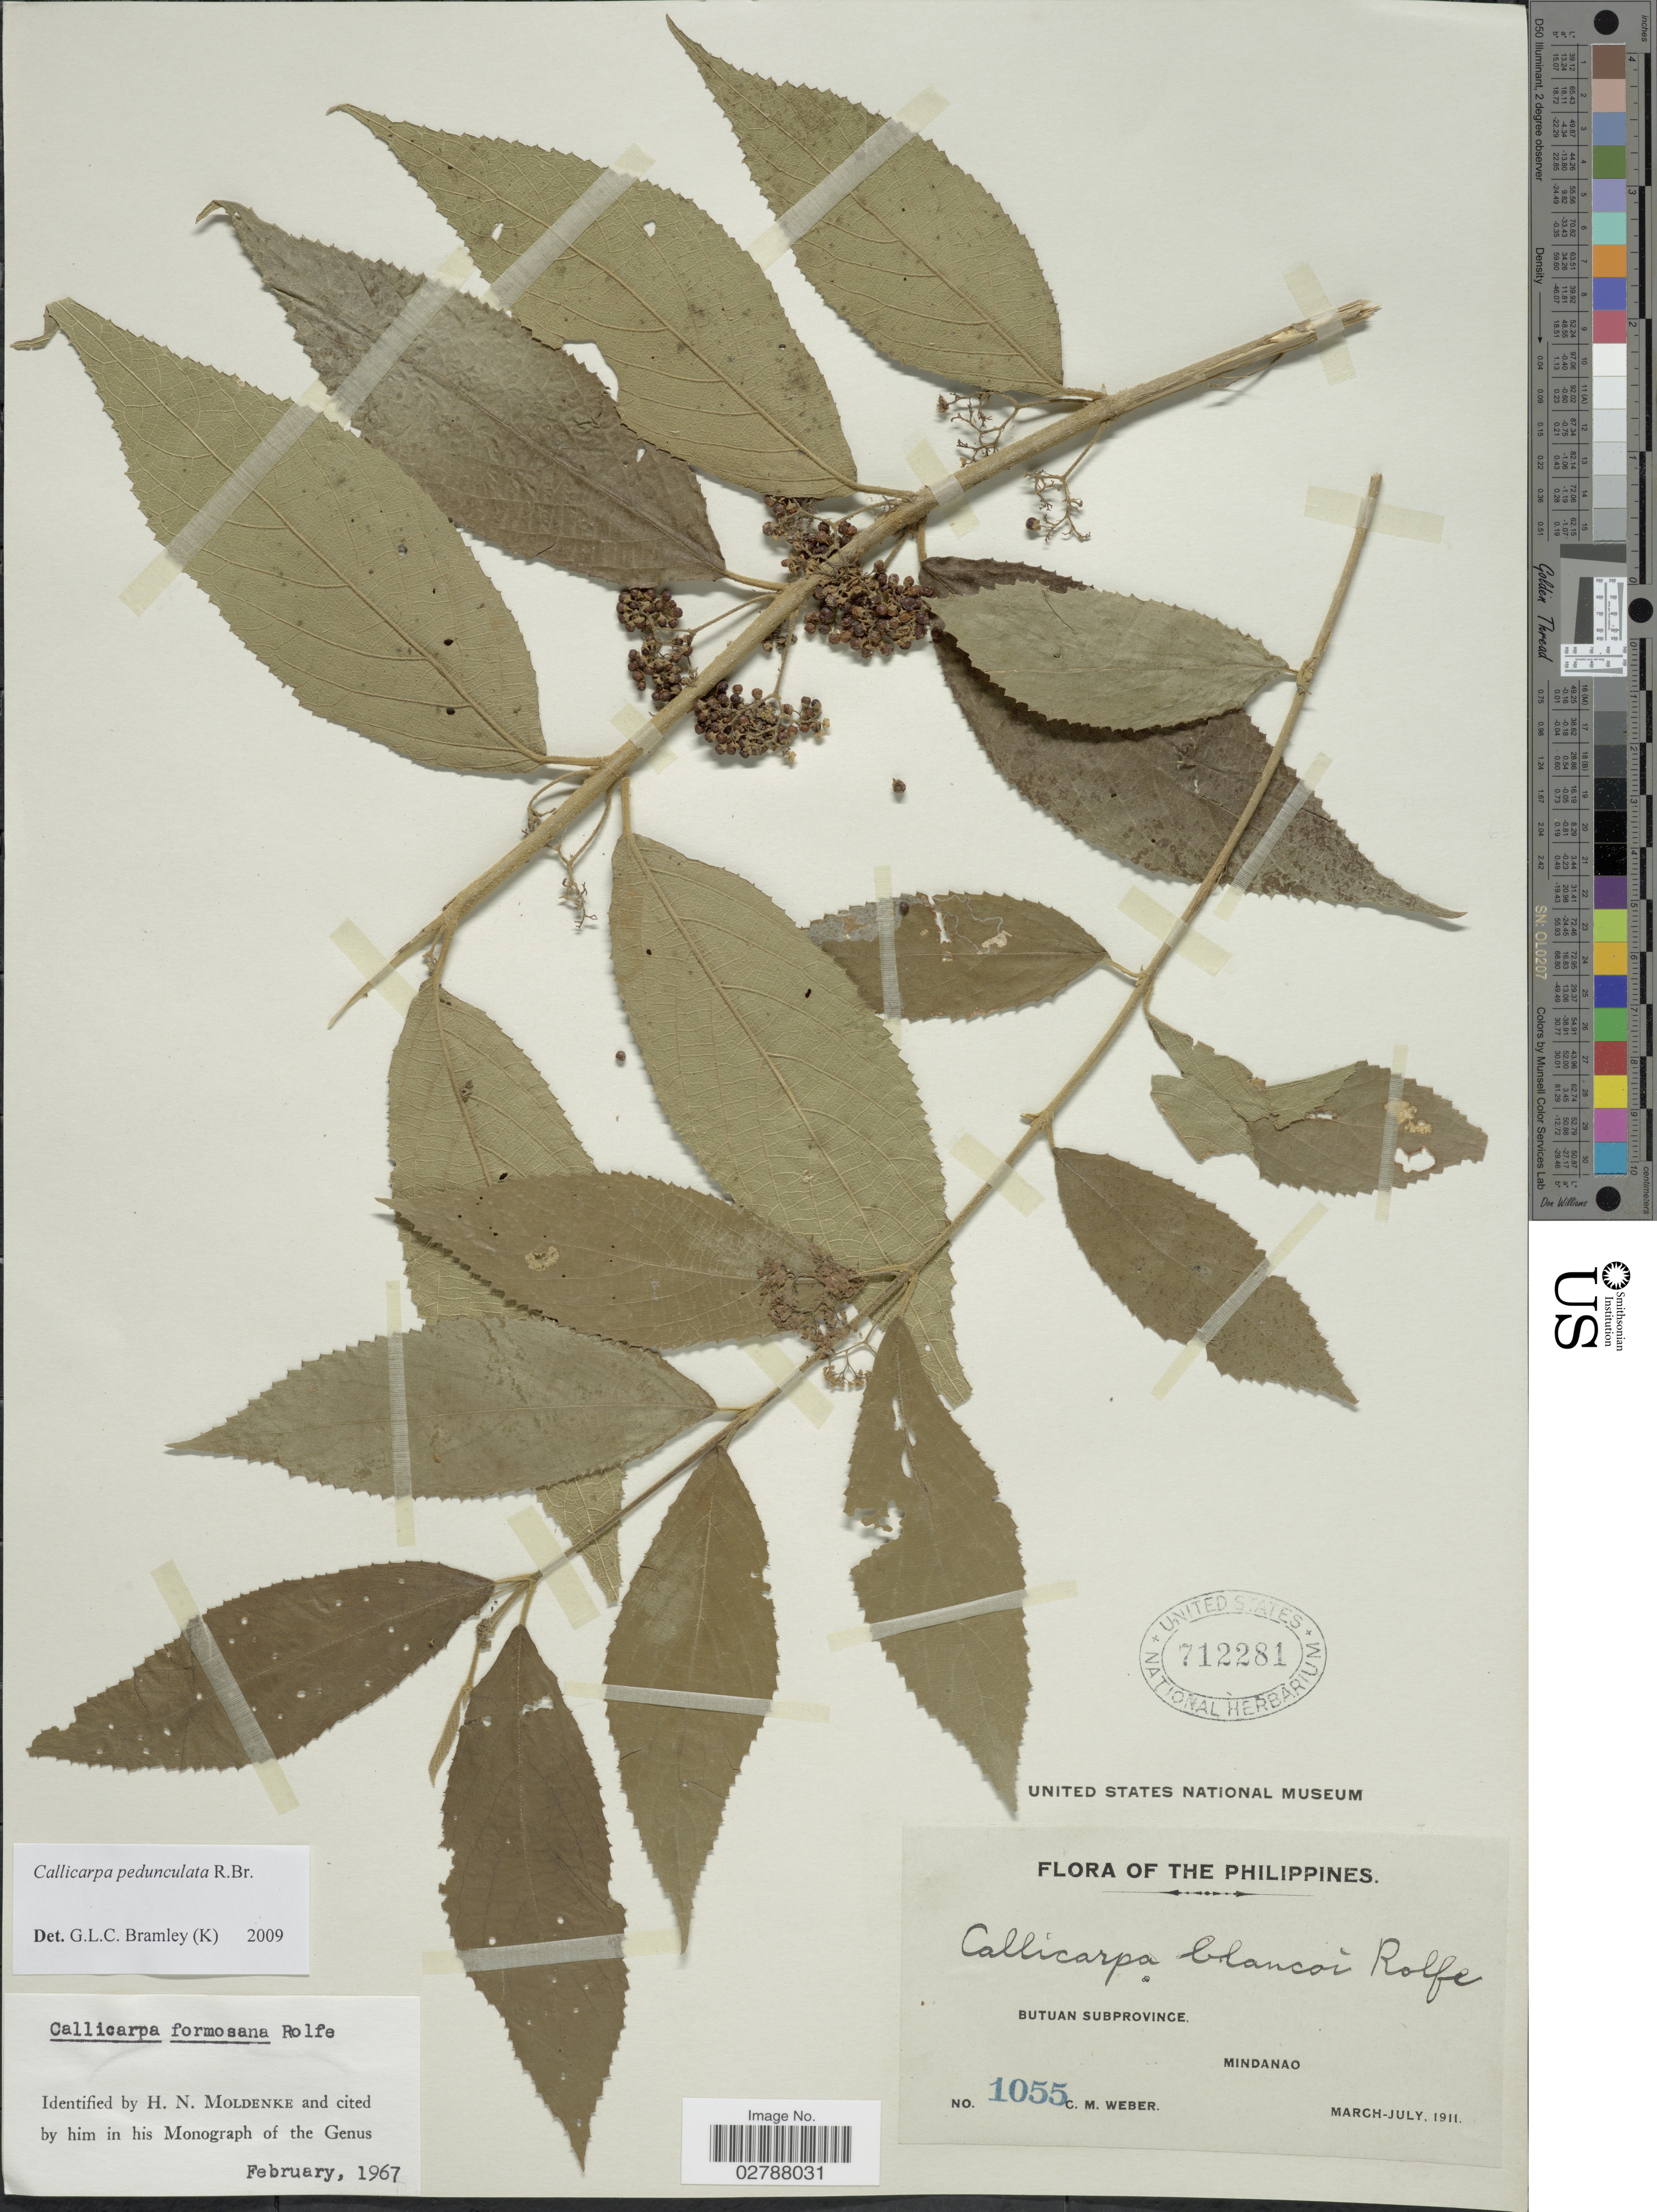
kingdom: Plantae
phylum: Tracheophyta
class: Magnoliopsida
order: Lamiales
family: Lamiaceae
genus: Callicarpa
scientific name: Callicarpa pedunculata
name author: R. Br.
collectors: C. M. Weber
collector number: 1055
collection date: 1911-03/1911-07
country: Philippines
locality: Butuan Subprovince, Mindanao.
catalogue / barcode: US 712281